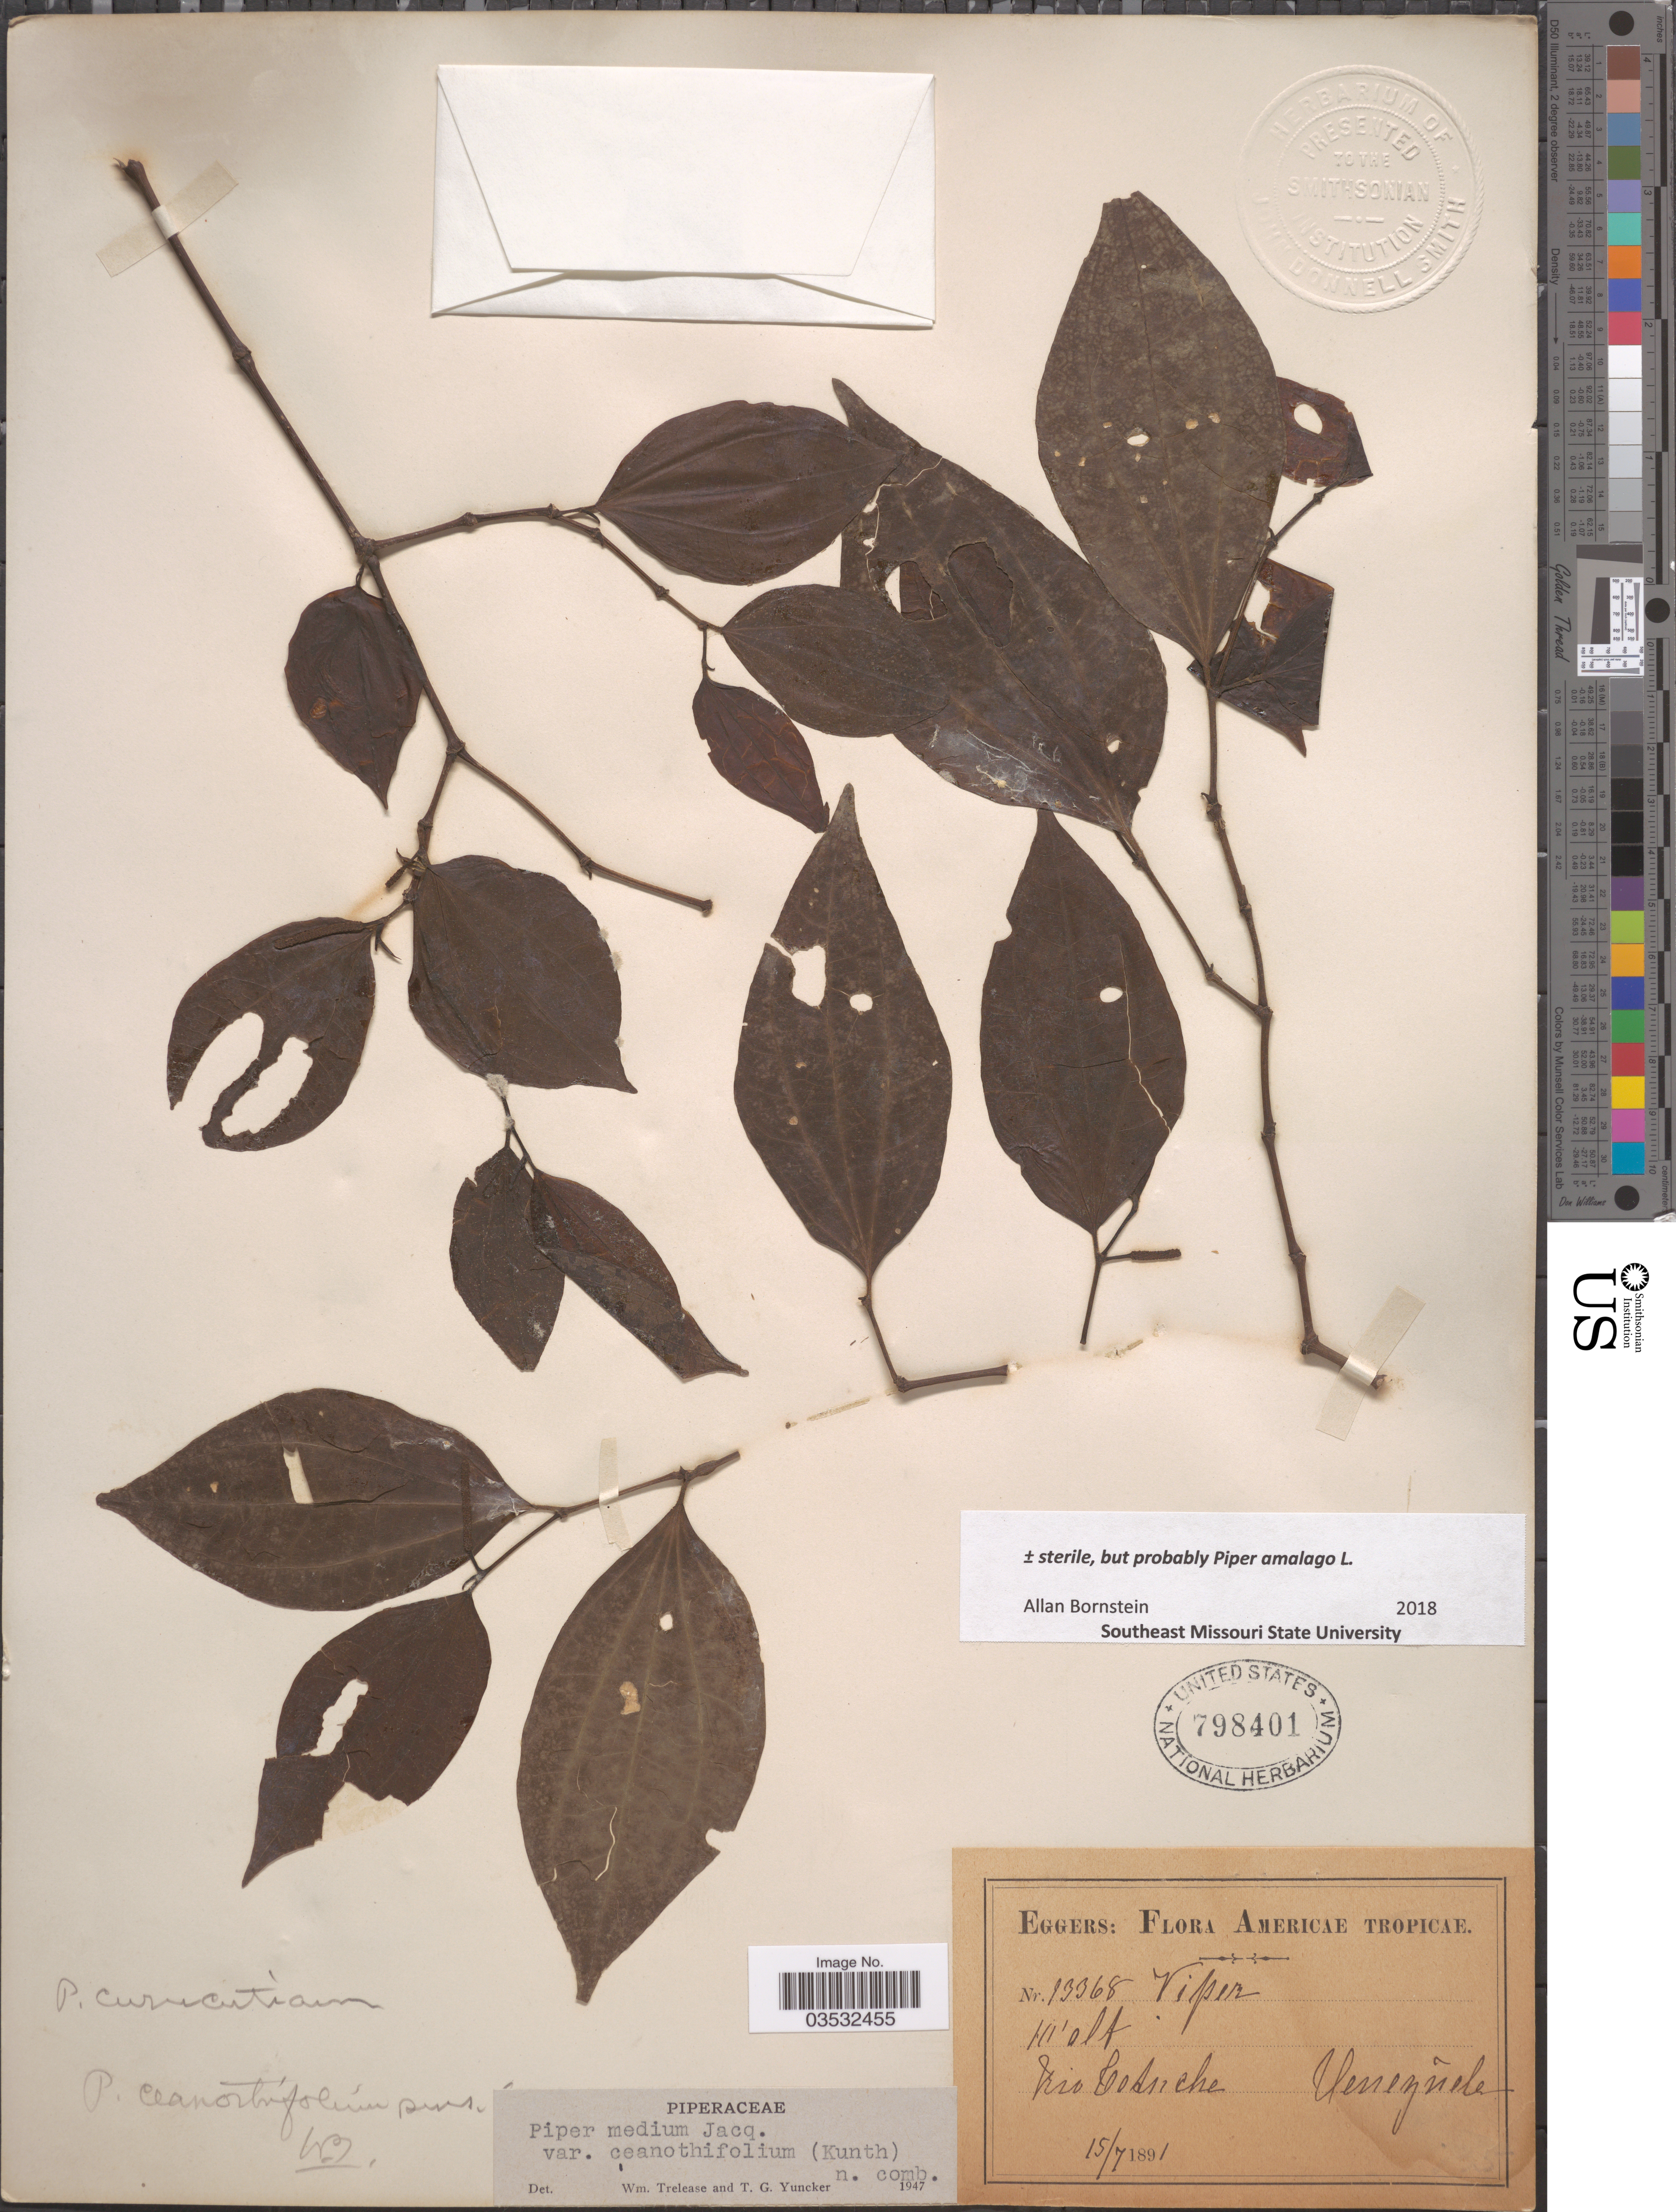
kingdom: Plantae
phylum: Tracheophyta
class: Magnoliopsida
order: Piperales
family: Piperaceae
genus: Piper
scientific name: Piper amalago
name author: L.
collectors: -. Eggers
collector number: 13368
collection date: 1891-07-15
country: Venezuela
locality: Rio Catuche.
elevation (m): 3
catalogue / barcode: US 798401